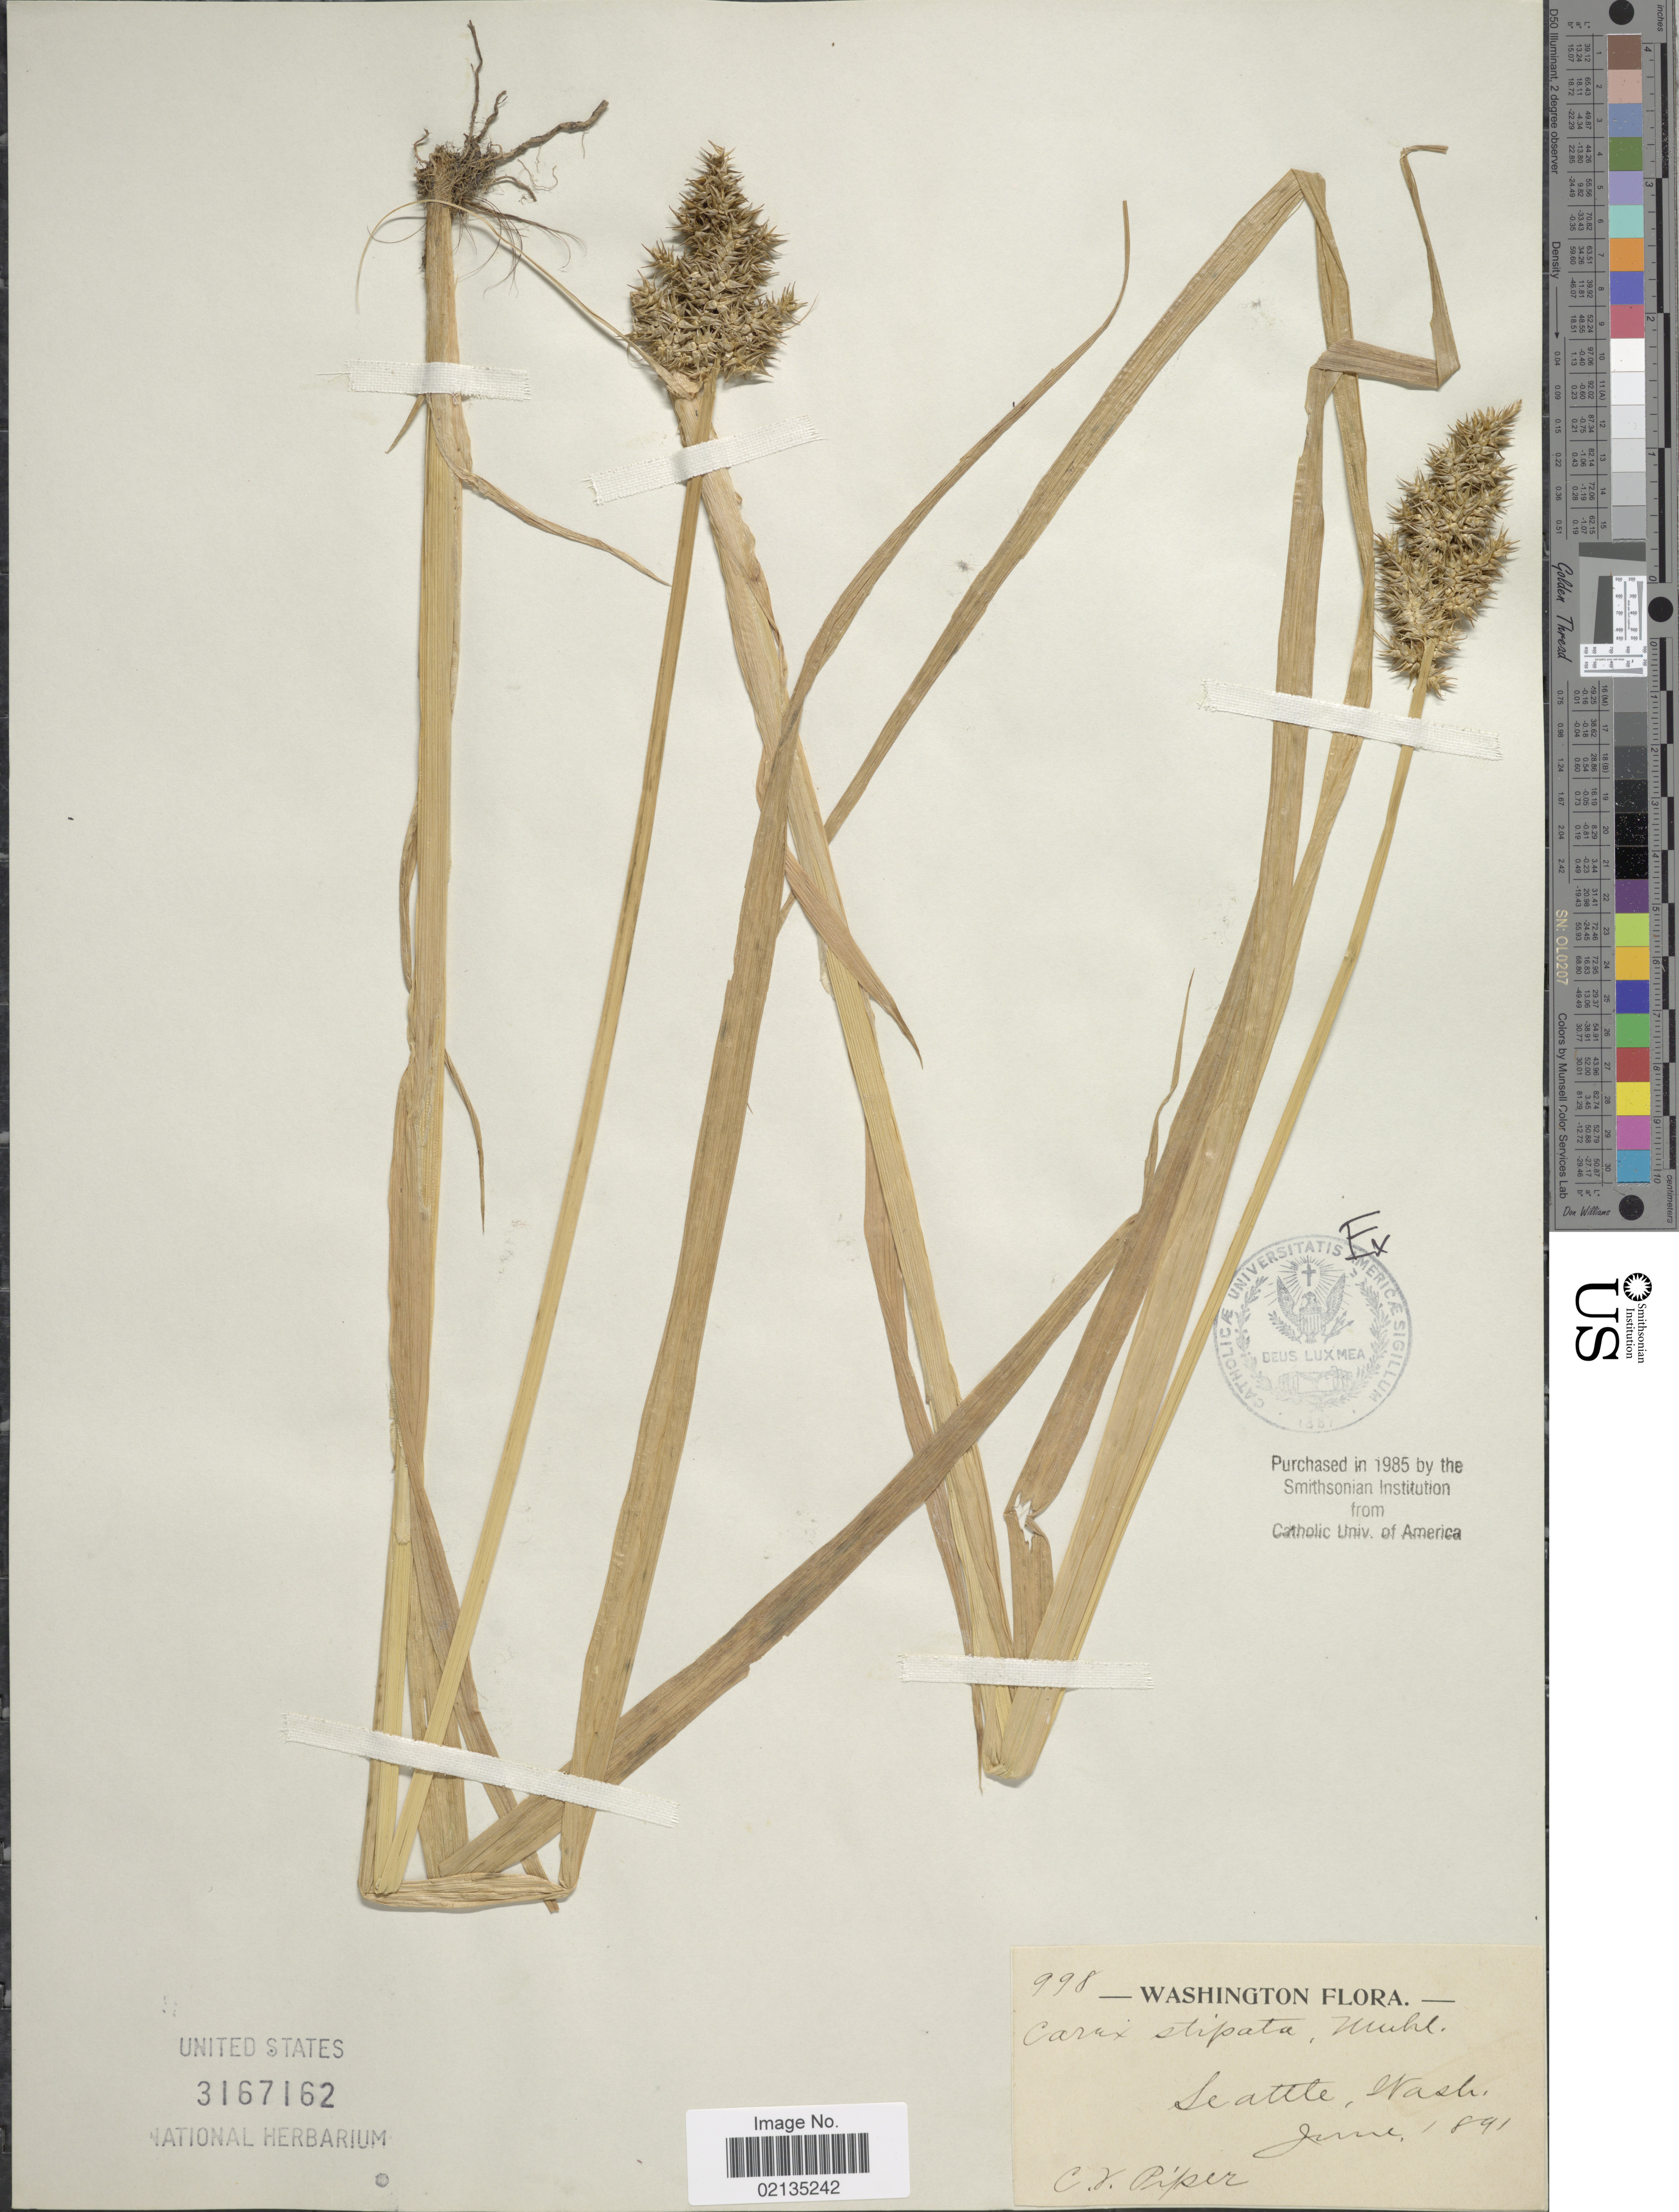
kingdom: Plantae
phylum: Tracheophyta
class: Liliopsida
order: Poales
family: Cyperaceae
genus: Carex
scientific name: Carex stipata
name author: Muhl. ex Willd.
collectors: C. V. Piper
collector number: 998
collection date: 1891-06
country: United States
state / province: Washington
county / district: King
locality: Seattle, Wash.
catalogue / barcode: US 3167162